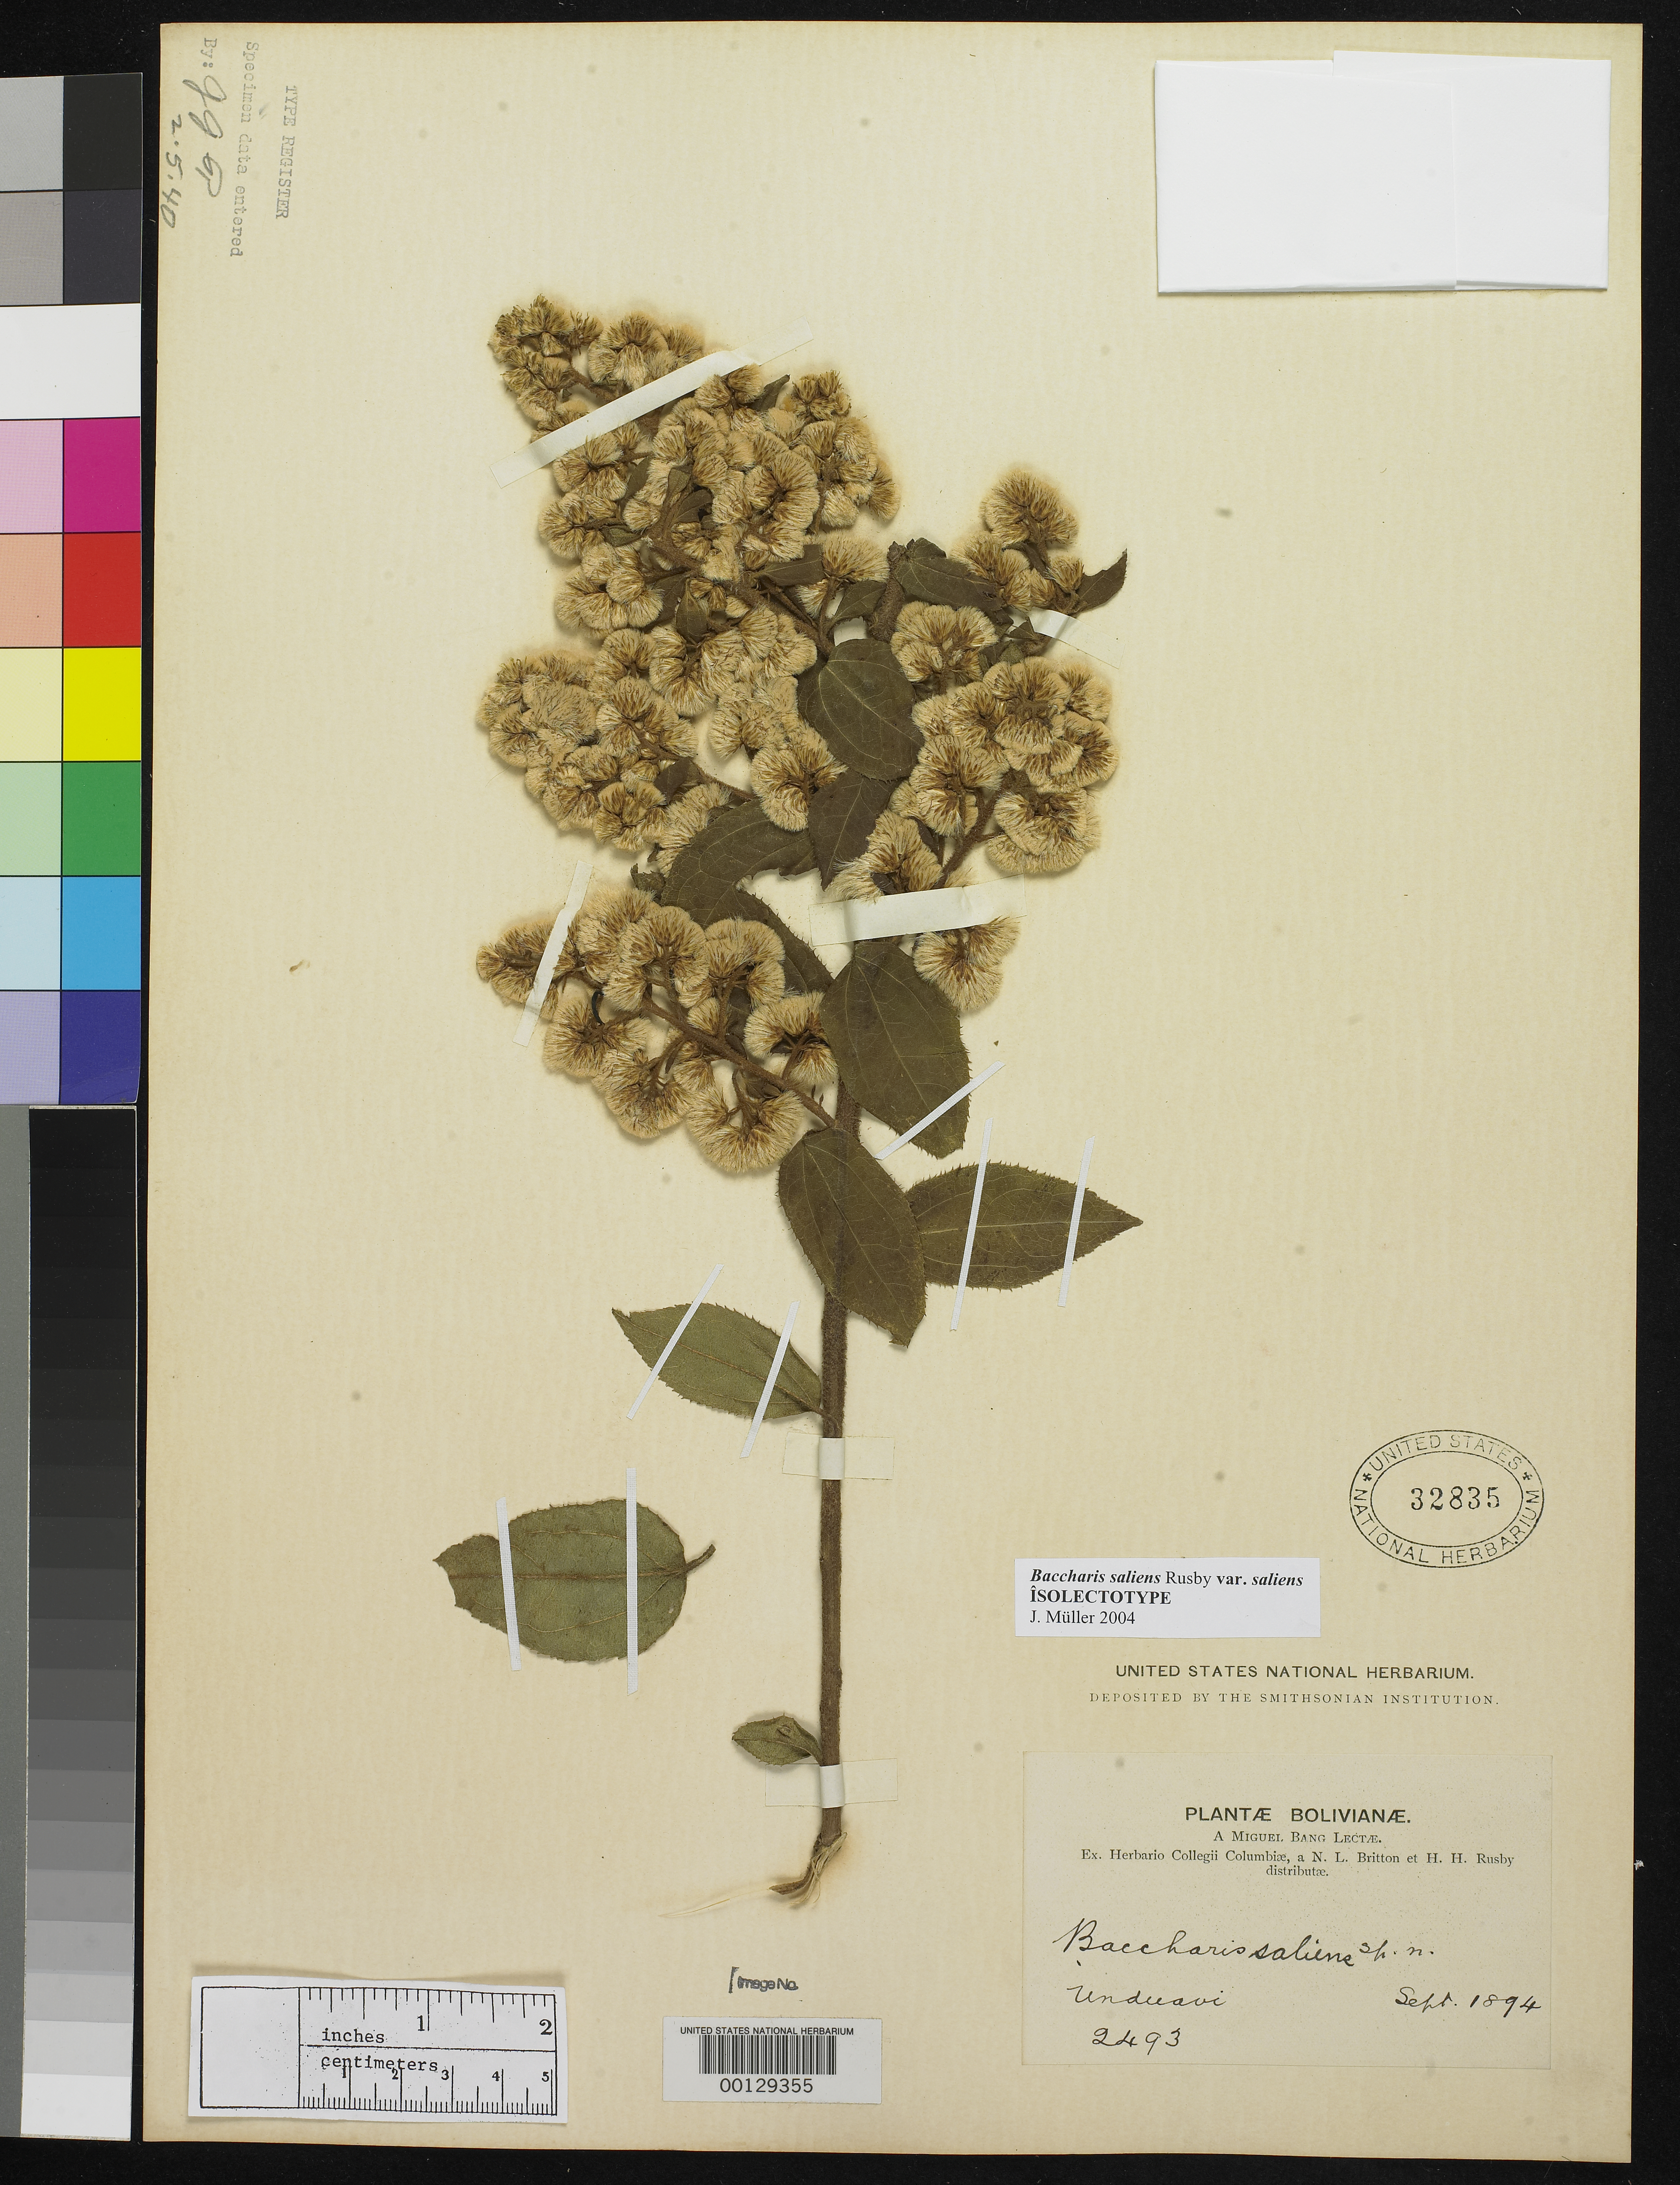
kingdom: Plantae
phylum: Tracheophyta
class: Magnoliopsida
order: Asterales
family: Asteraceae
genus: Baccharis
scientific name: Baccharis saliens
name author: Rusby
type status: Isotype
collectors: M. Bang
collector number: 2493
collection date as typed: Sep 1894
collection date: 1894-09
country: Bolivia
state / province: La Paz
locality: Unduavi.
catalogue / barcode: US 32835